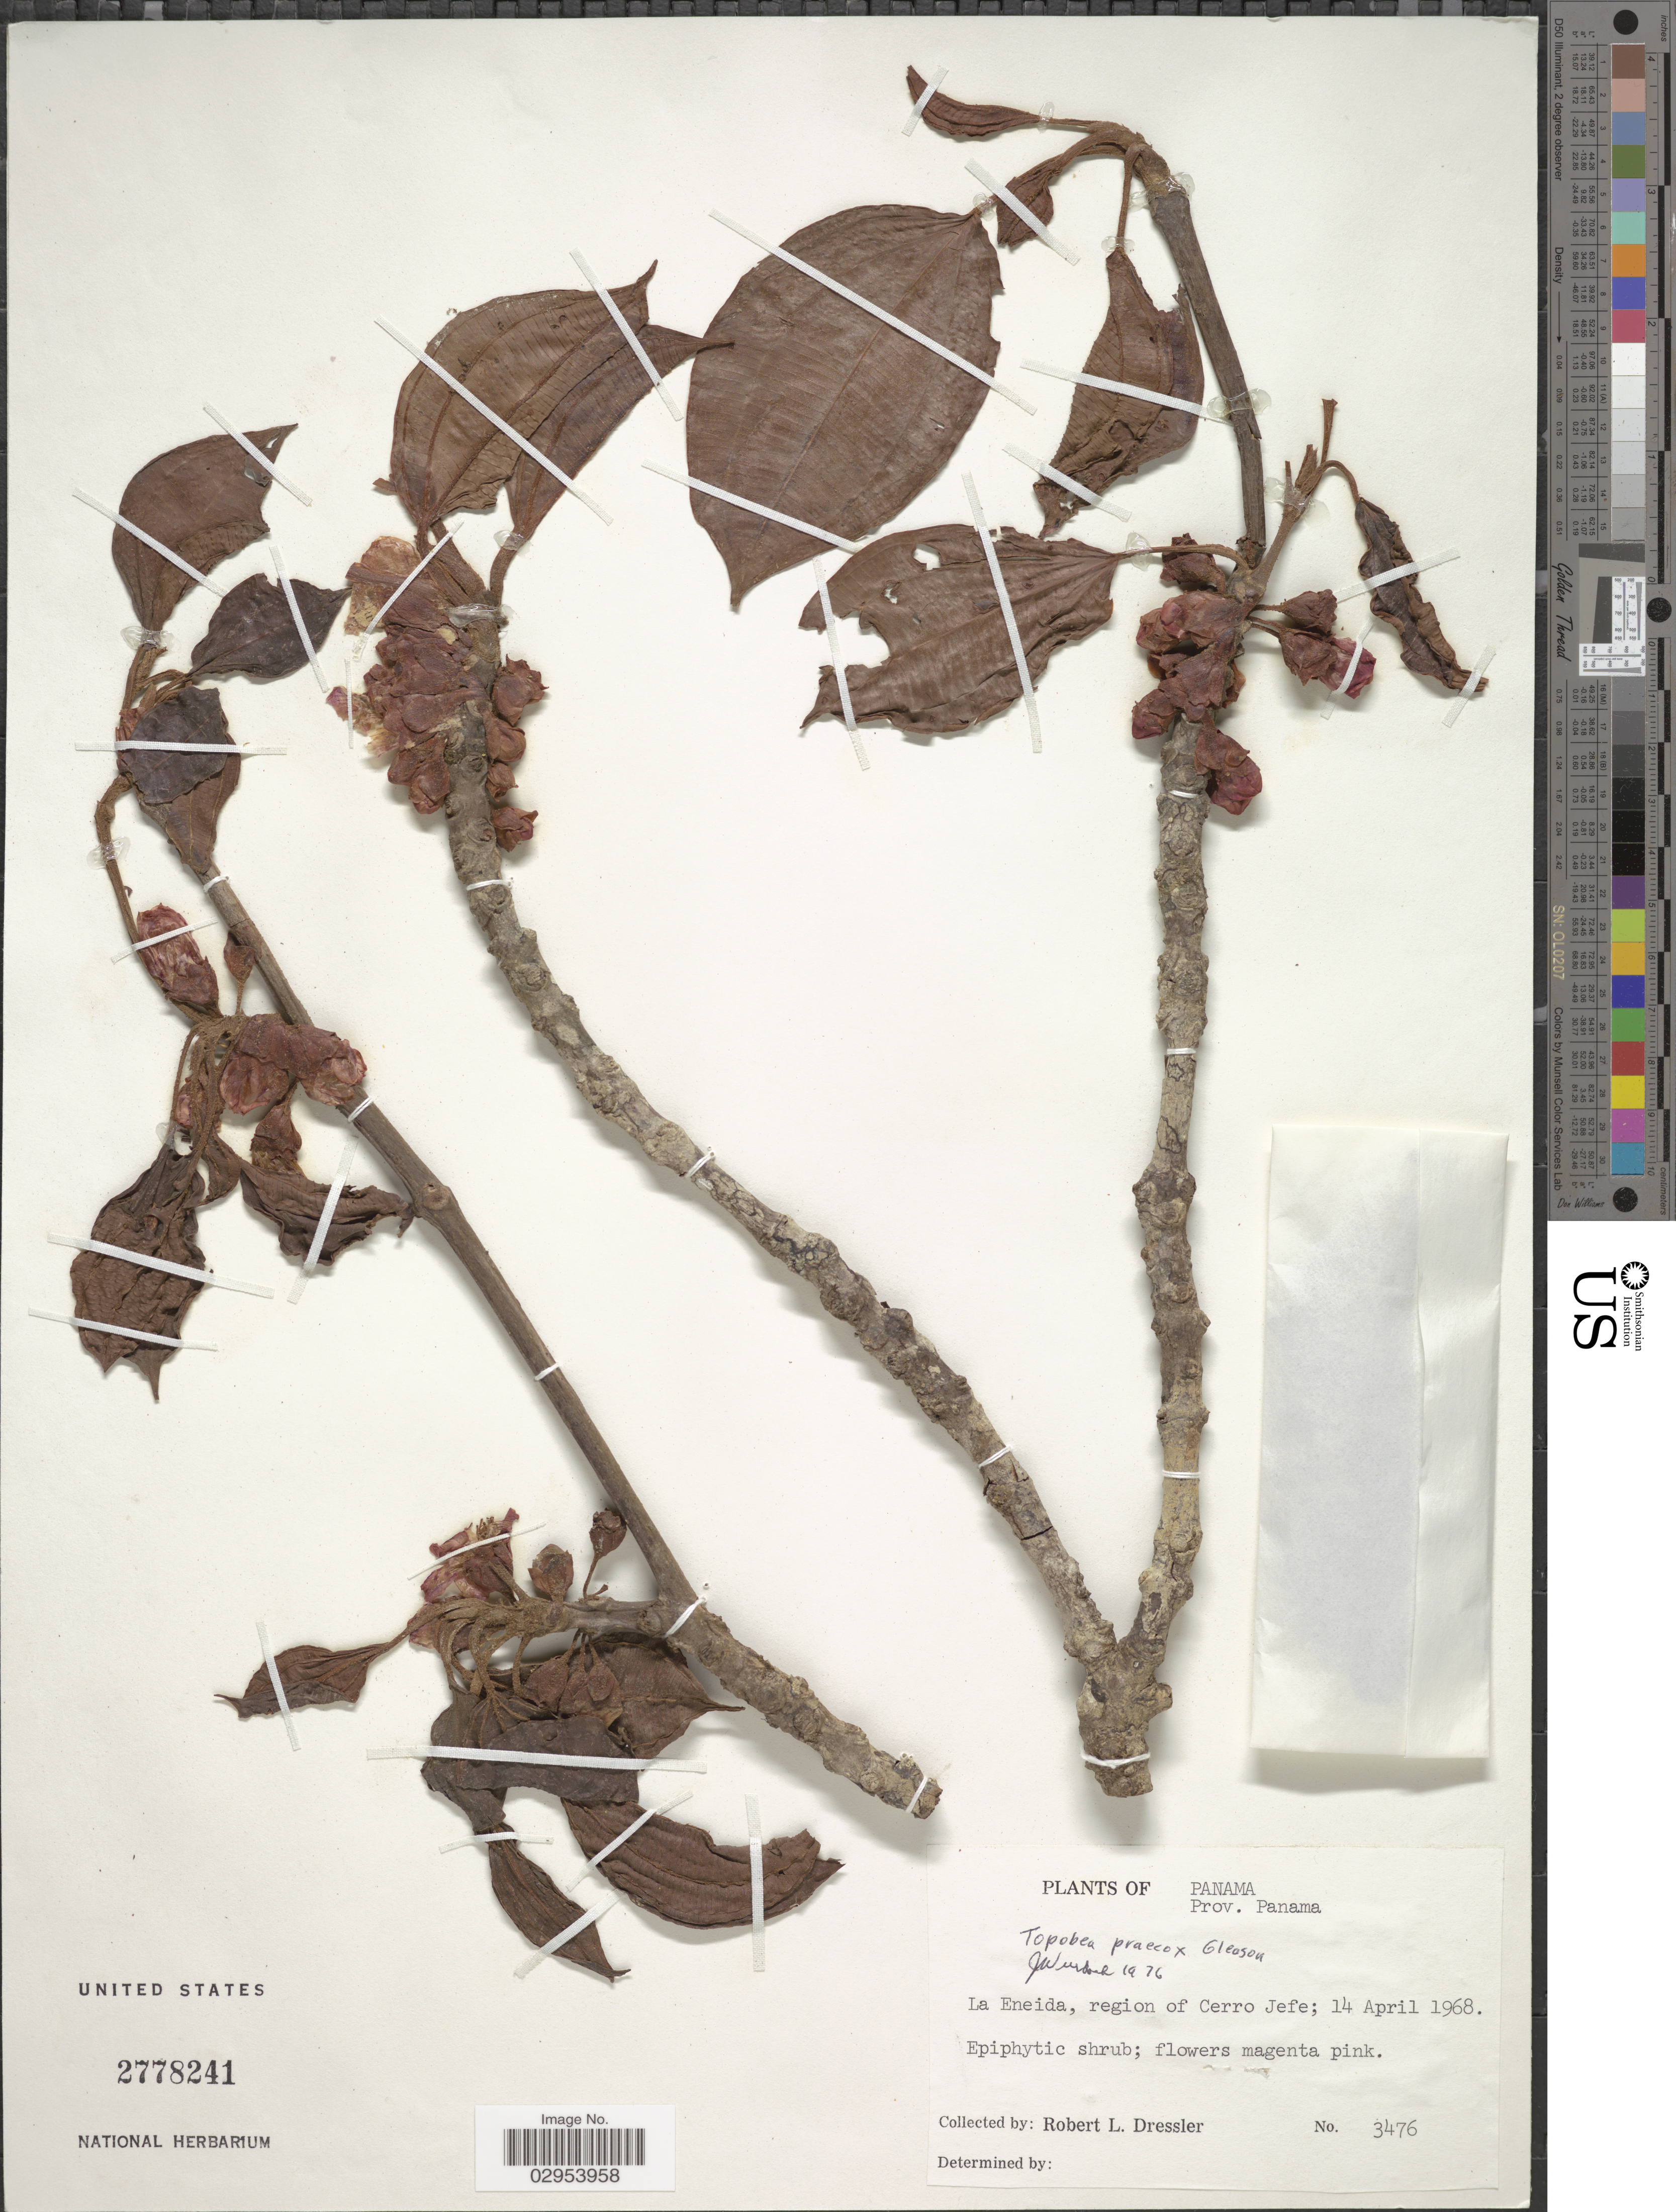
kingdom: Plantae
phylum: Tracheophyta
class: Magnoliopsida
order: Myrtales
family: Melastomataceae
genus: Topobea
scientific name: Topobea praecox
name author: Gleason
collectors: R. Dressler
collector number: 3476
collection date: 1968-04-14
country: Panama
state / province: Panamá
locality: La Eneida, region of Cerro Jefe.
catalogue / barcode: US 2778241